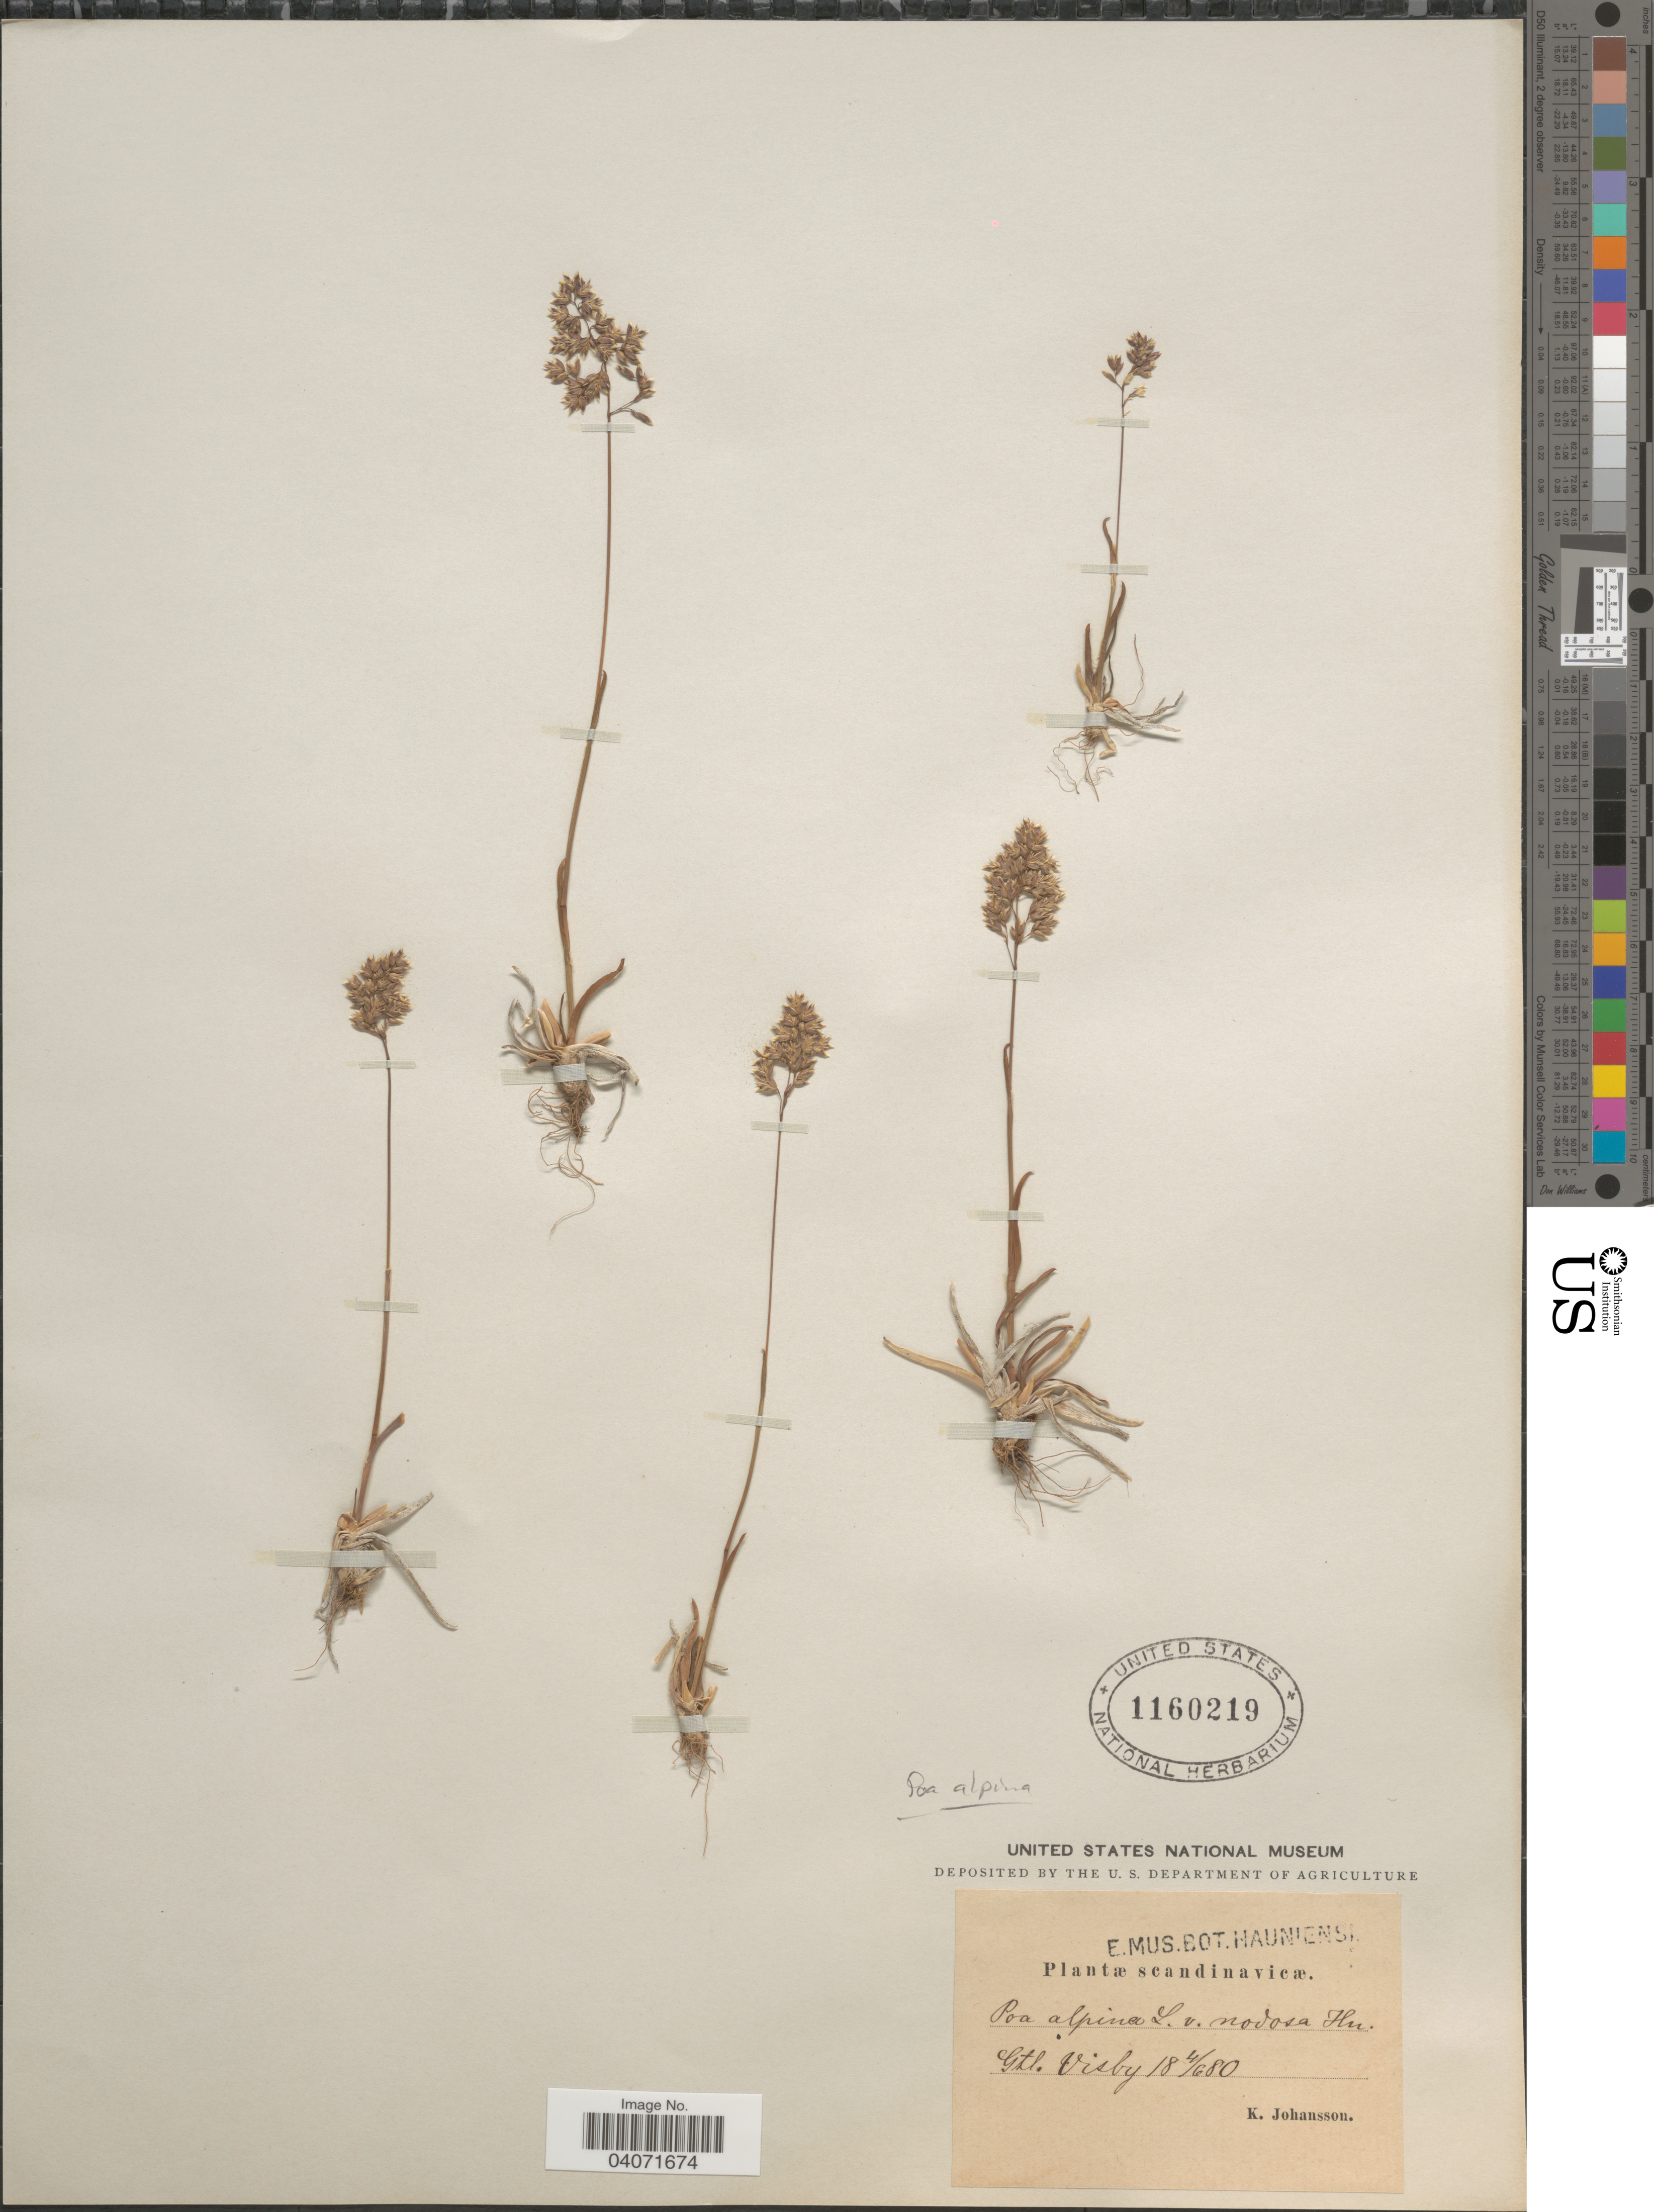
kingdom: Plantae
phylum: Tracheophyta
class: Liliopsida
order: Poales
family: Poaceae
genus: Poa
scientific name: Poa alpina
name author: L.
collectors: K. Johansson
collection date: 1880-06-04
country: Sweden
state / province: Gotland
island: Gotland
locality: Scandinavicæ. Gtl. Visby.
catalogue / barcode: US 1160219